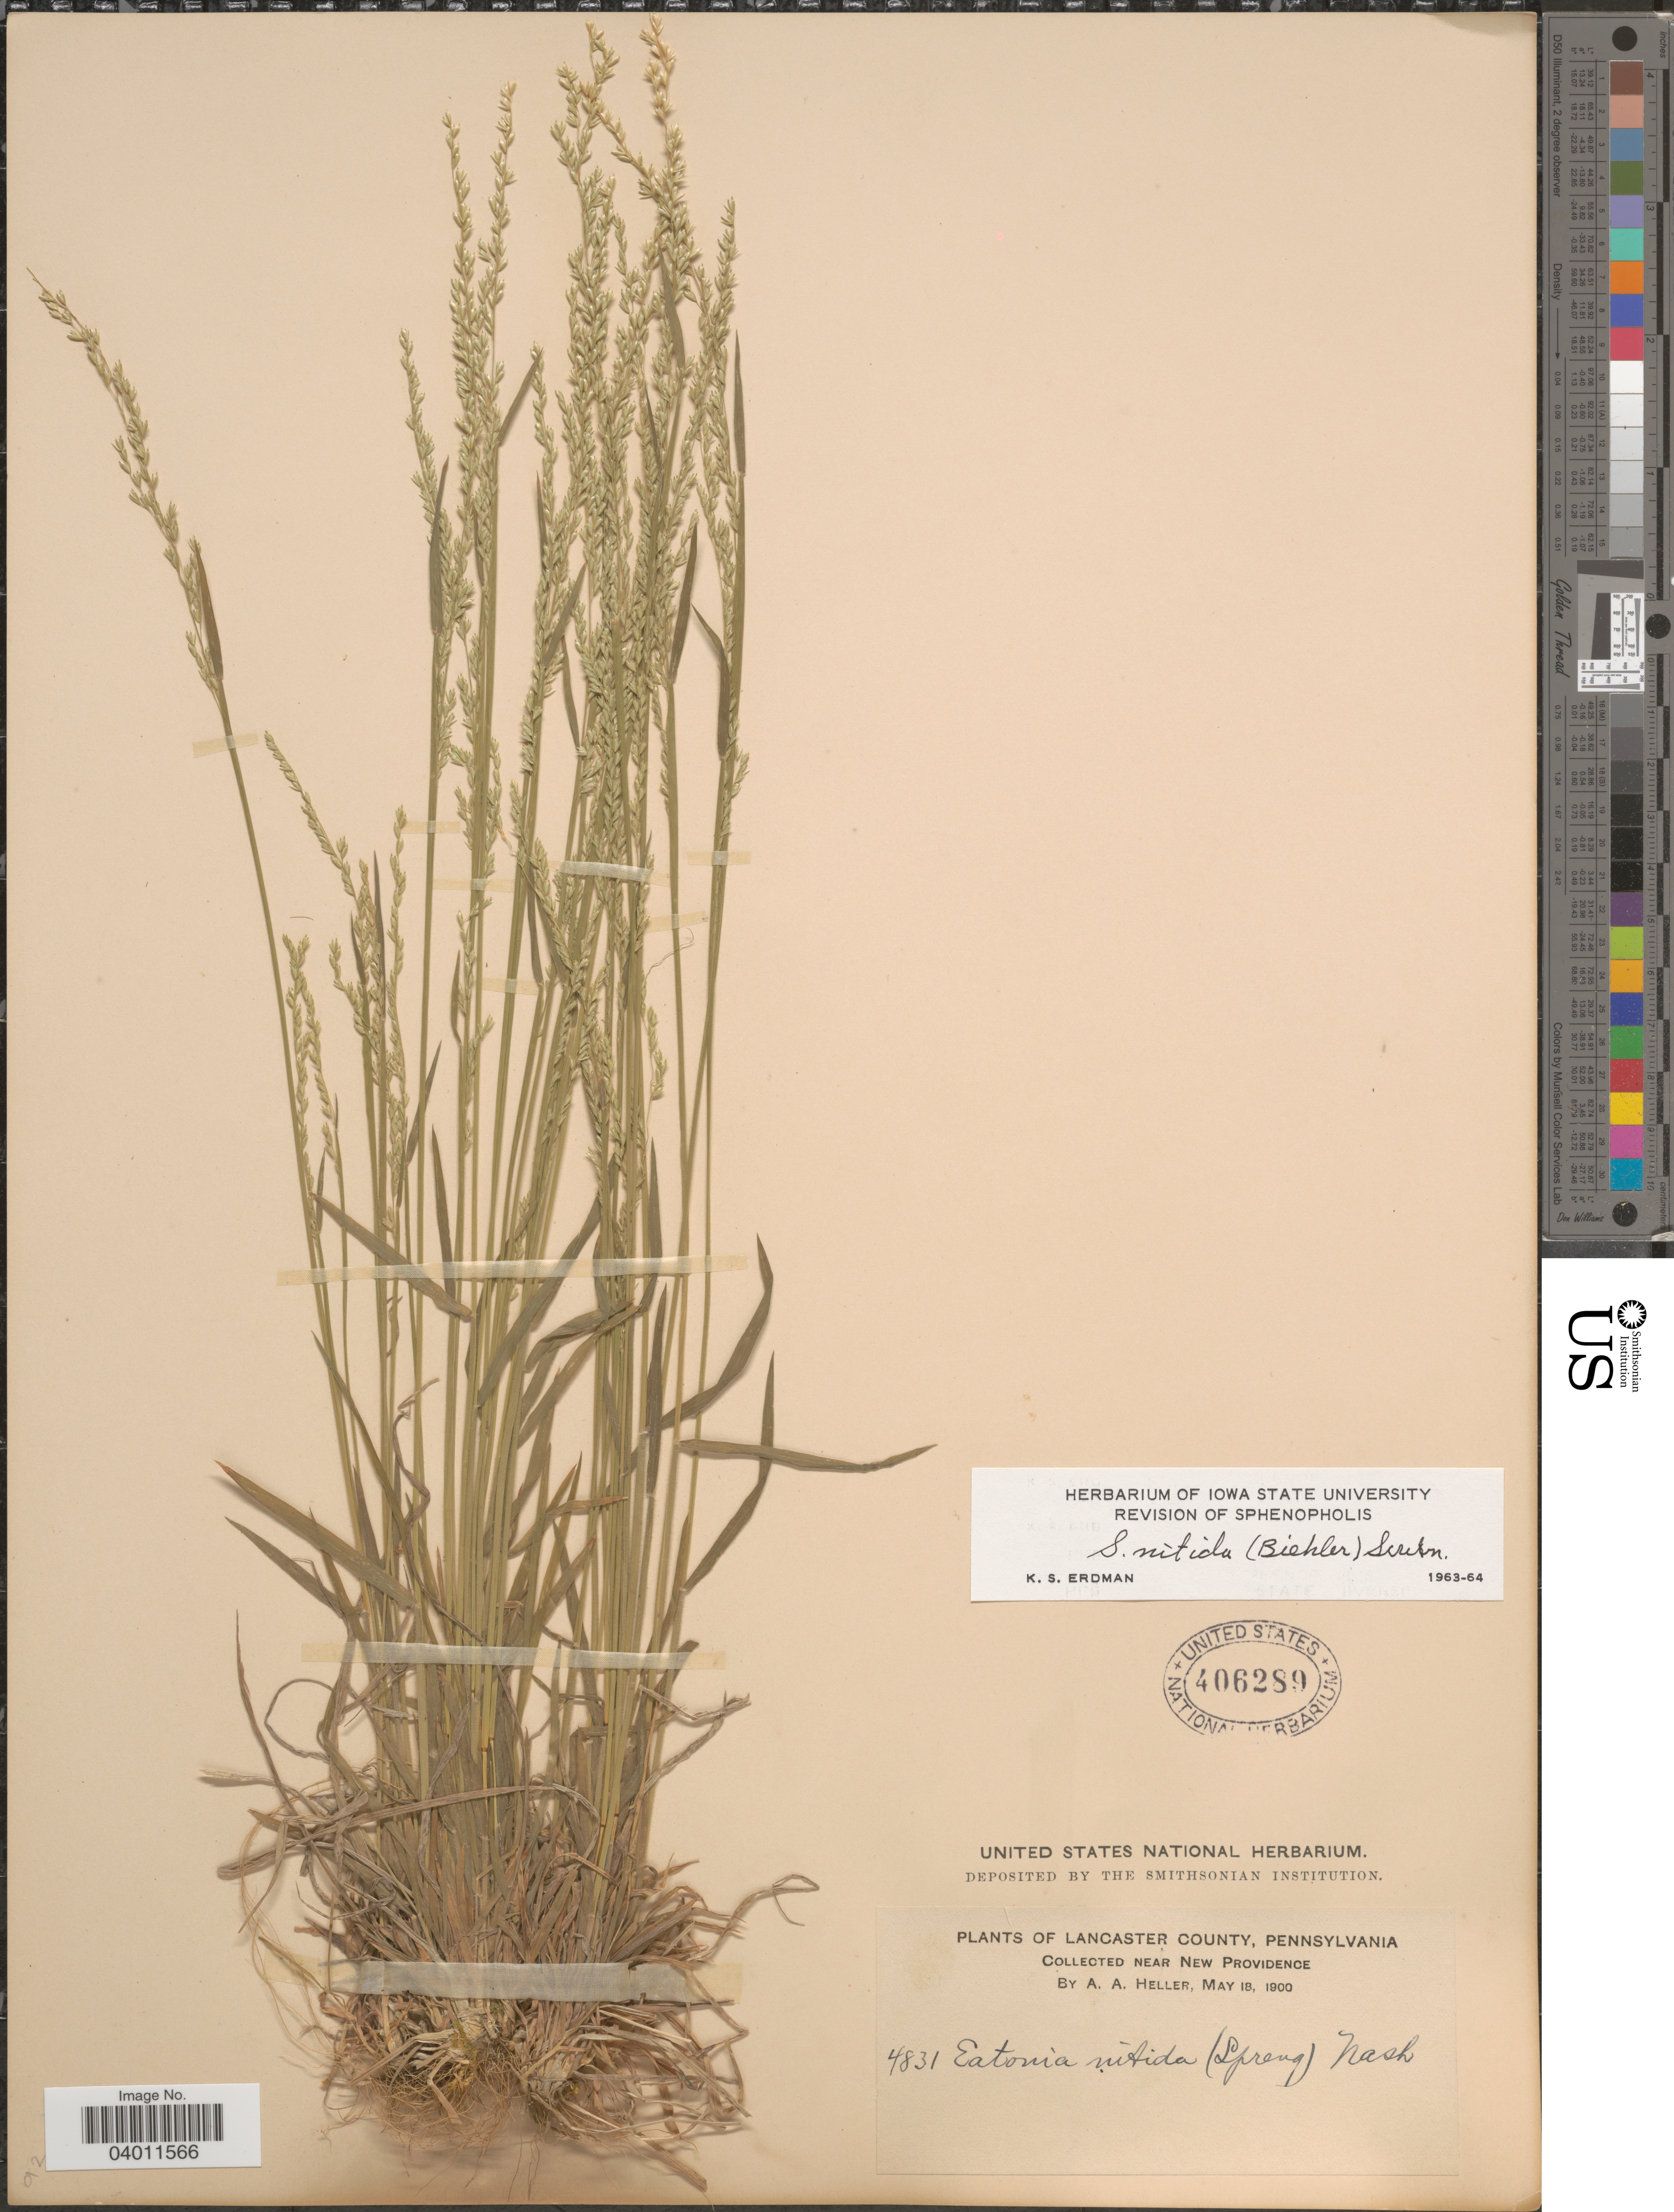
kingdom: Plantae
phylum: Tracheophyta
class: Liliopsida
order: Poales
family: Poaceae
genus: Sphenopholis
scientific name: Sphenopholis nitida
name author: (Biehler) Scribn.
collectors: A. A. Heller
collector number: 4831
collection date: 1900-05-18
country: United States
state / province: Pennsylvania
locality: Lancaster County. Near New Providence.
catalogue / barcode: US 406289